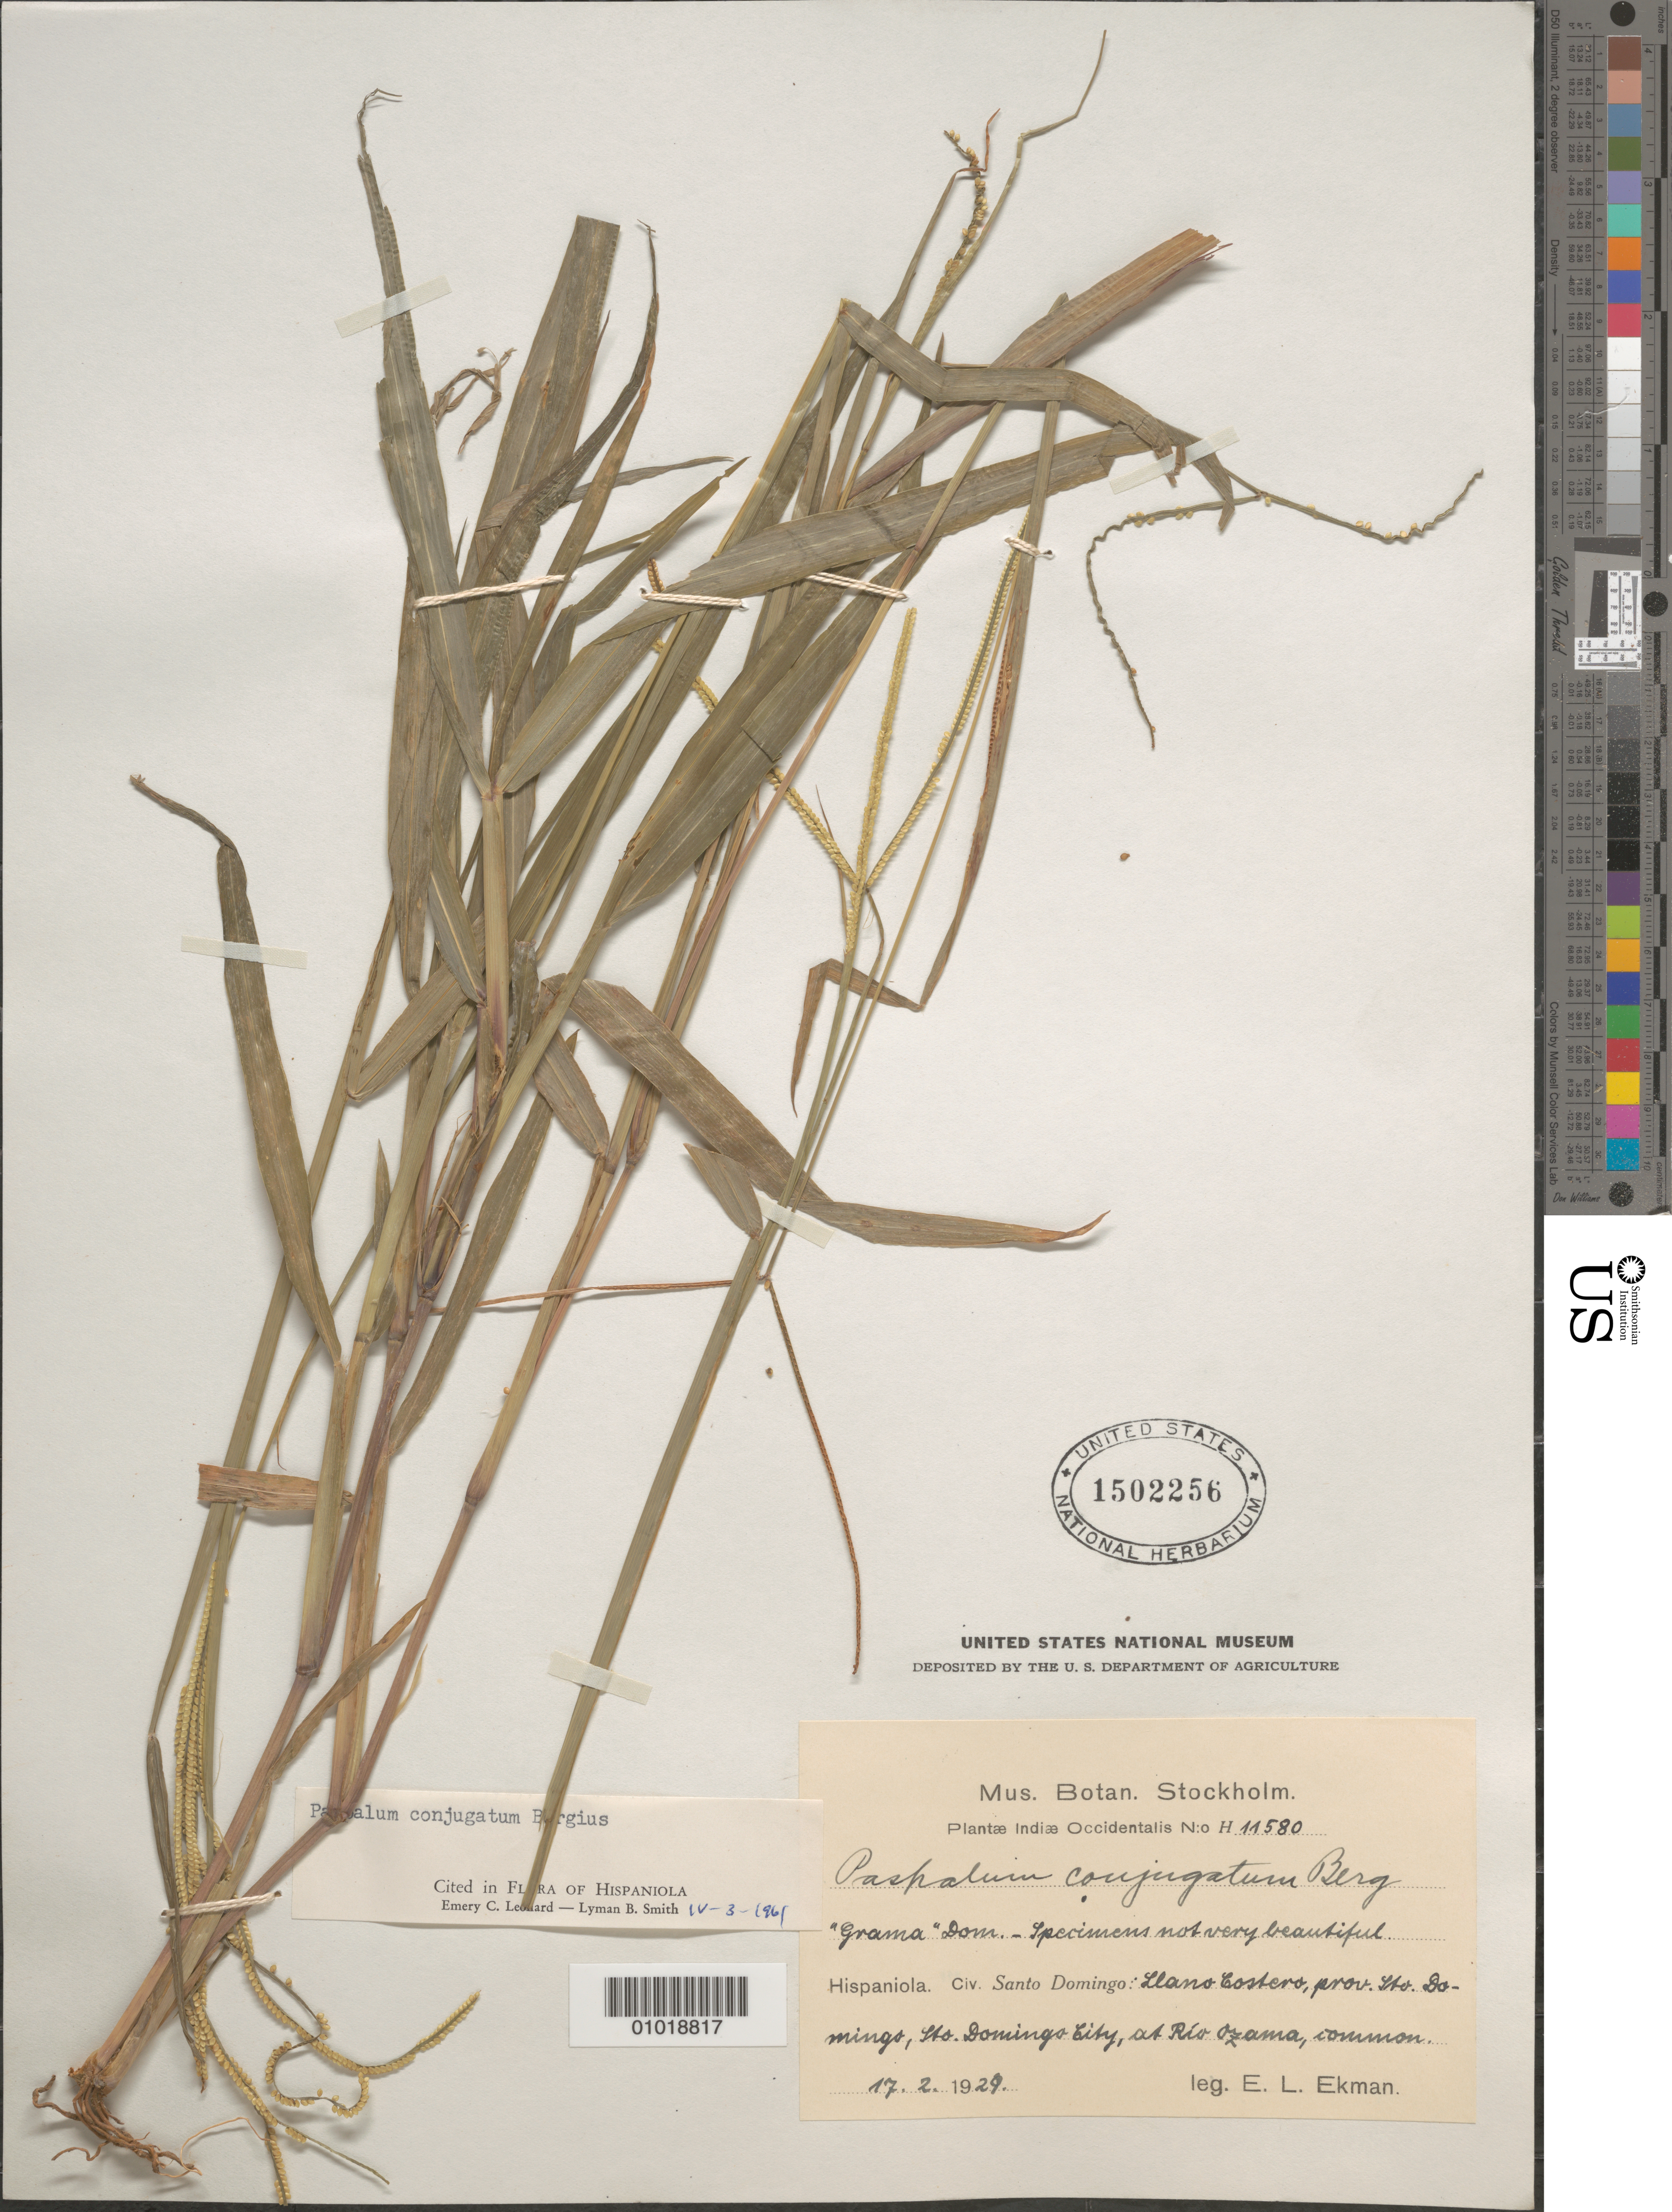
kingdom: Plantae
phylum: Tracheophyta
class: Liliopsida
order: Poales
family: Poaceae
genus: Paspalum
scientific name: Paspalum conjugatum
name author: P.J. Bergius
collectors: E. L. Ekman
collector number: H 11580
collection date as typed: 17 Feb 1929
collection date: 1929-02-17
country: Dominican Republic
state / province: Distrito Nacional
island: Hispaniola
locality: Llano Costero, Santo Domingo City, at Rio Ozama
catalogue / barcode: US 1502256